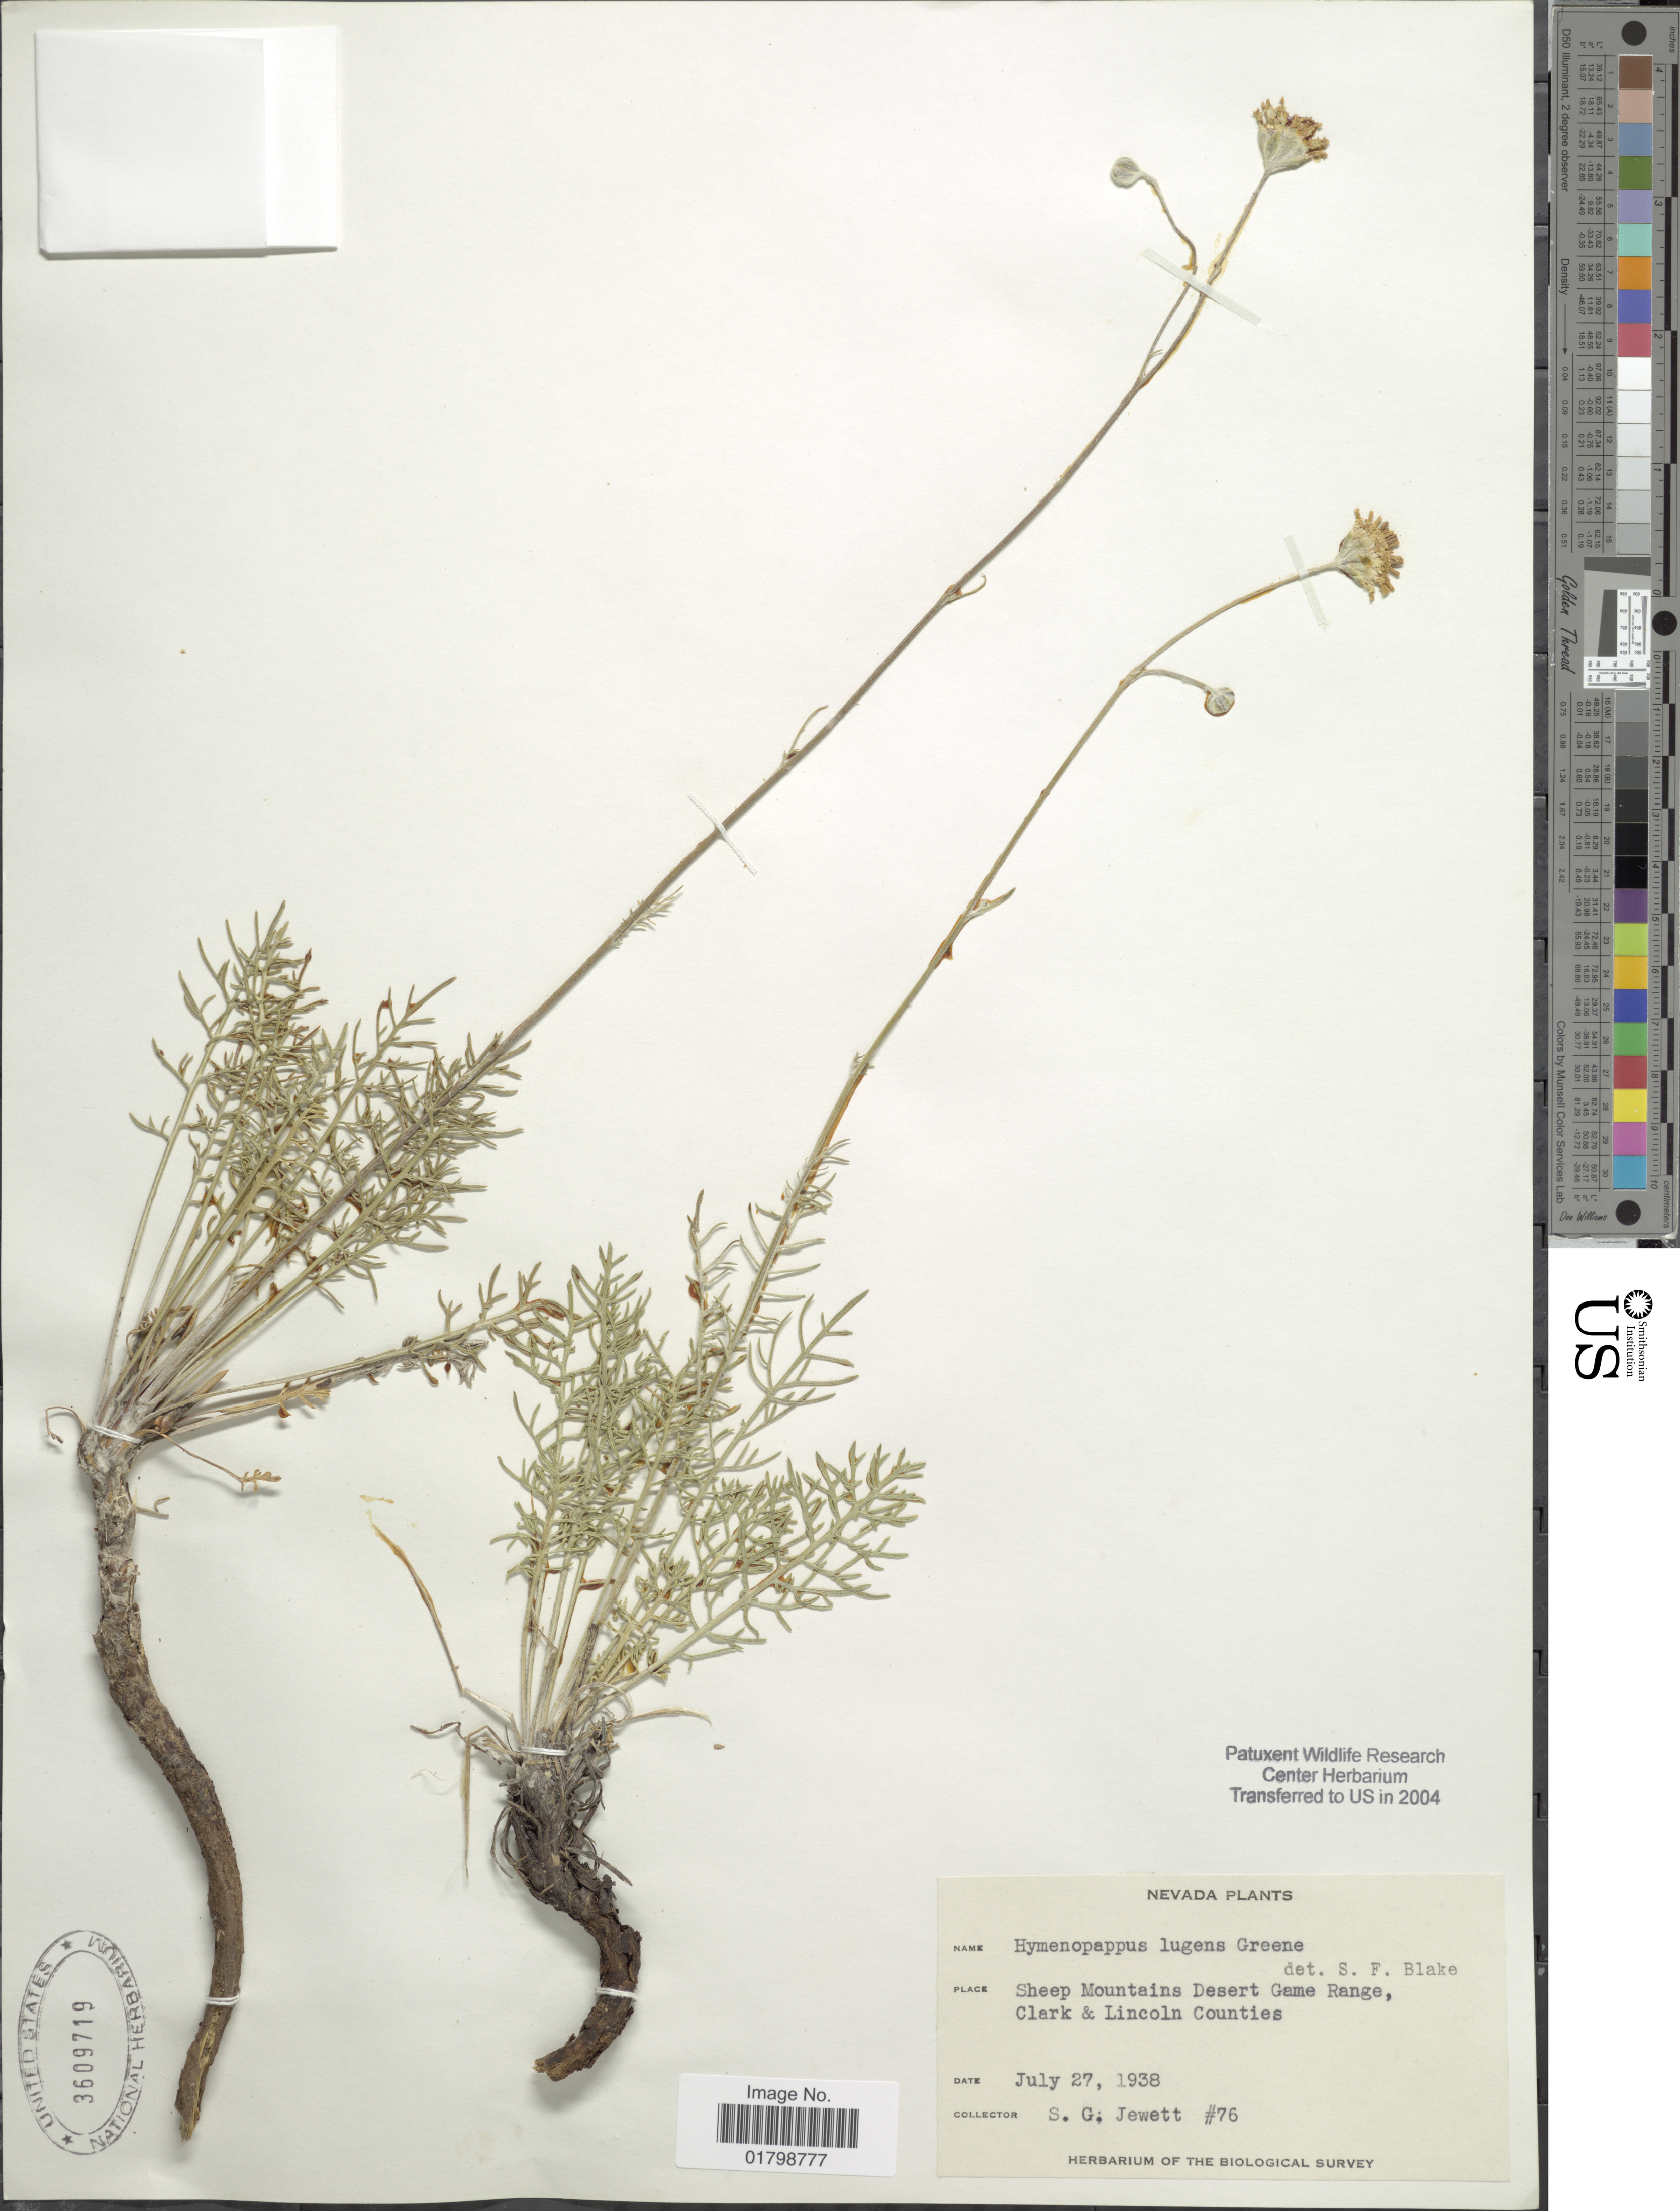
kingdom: Plantae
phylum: Tracheophyta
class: Magnoliopsida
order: Asterales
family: Asteraceae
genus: Hymenopappus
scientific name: Hymenopappus filifolius var. lugens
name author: (Greene) Jeps.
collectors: S. Jewett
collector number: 76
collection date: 1938-07-27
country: United States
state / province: Nevada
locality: Sheep Mountains Desert Game Range, Clark & Lincoln Counties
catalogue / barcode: US 3609719